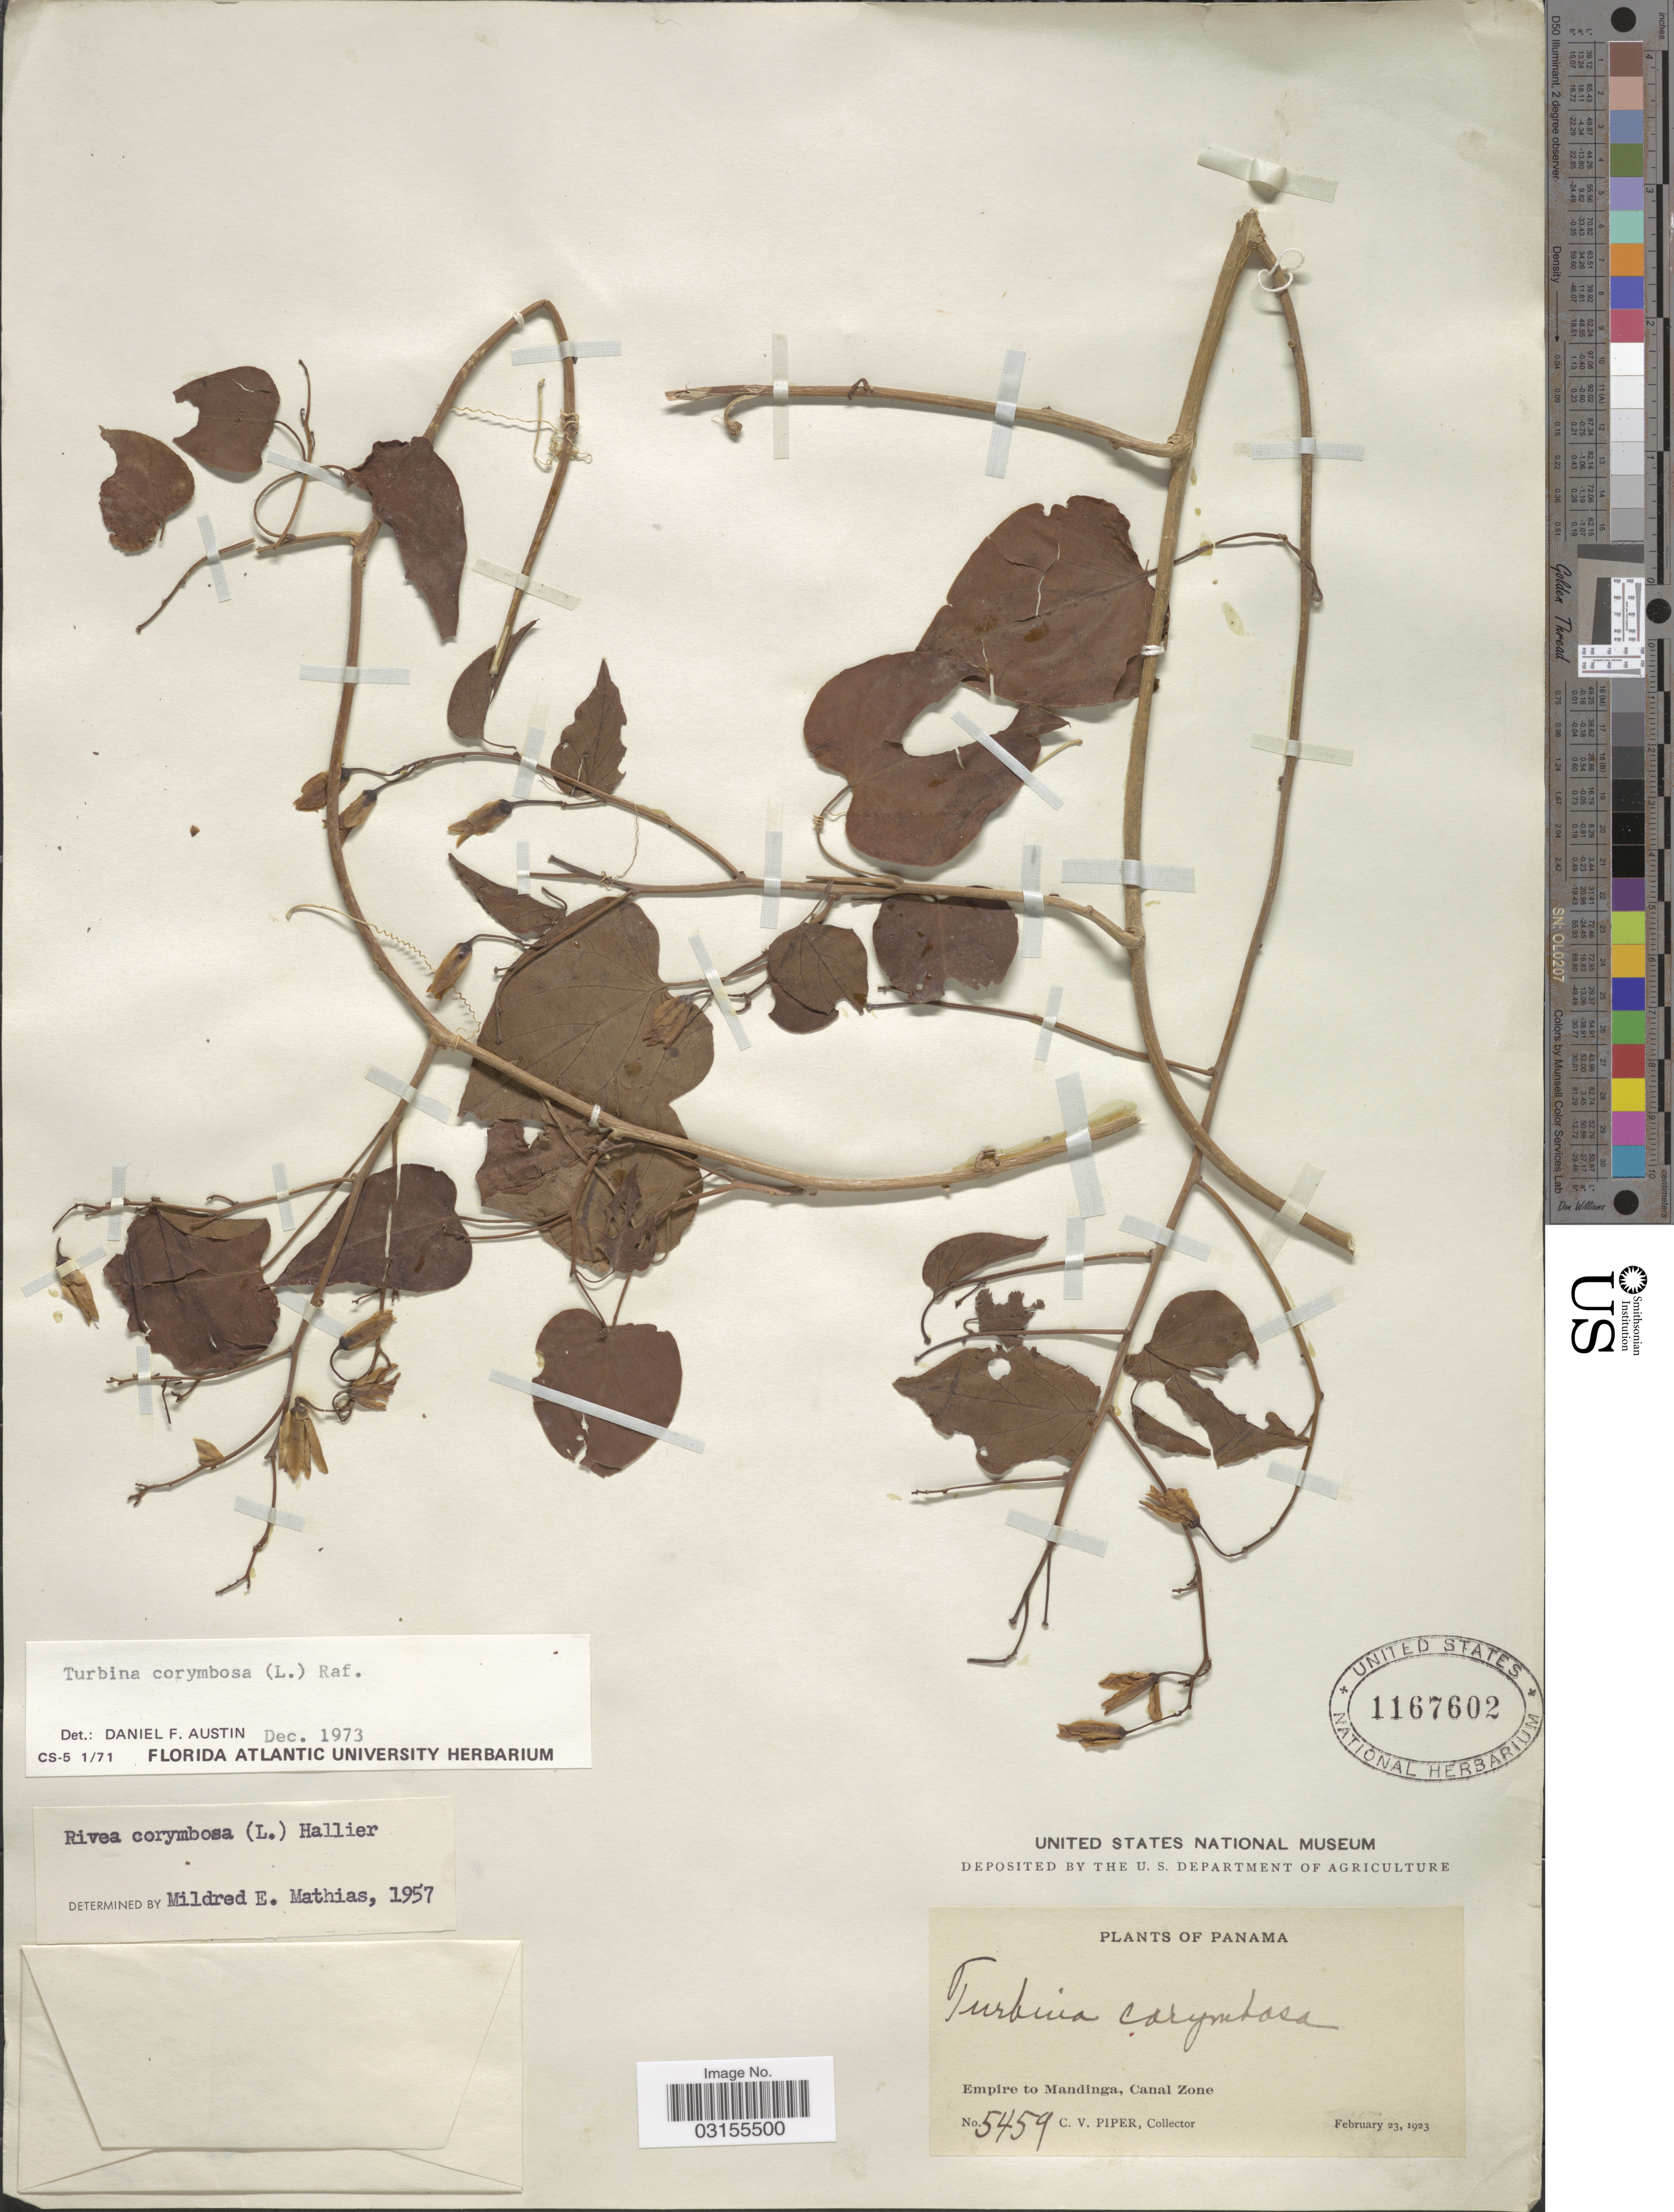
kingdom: Plantae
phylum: Tracheophyta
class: Magnoliopsida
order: Solanales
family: Convolvulaceae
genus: Turbina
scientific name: Turbina corymbosa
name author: (L.) Raf.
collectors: C. V. Piper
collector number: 5459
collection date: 1923-02-23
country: Panama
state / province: Colón / Panamá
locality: Empire to Mandinga, Canal Zone.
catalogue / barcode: US 1167602